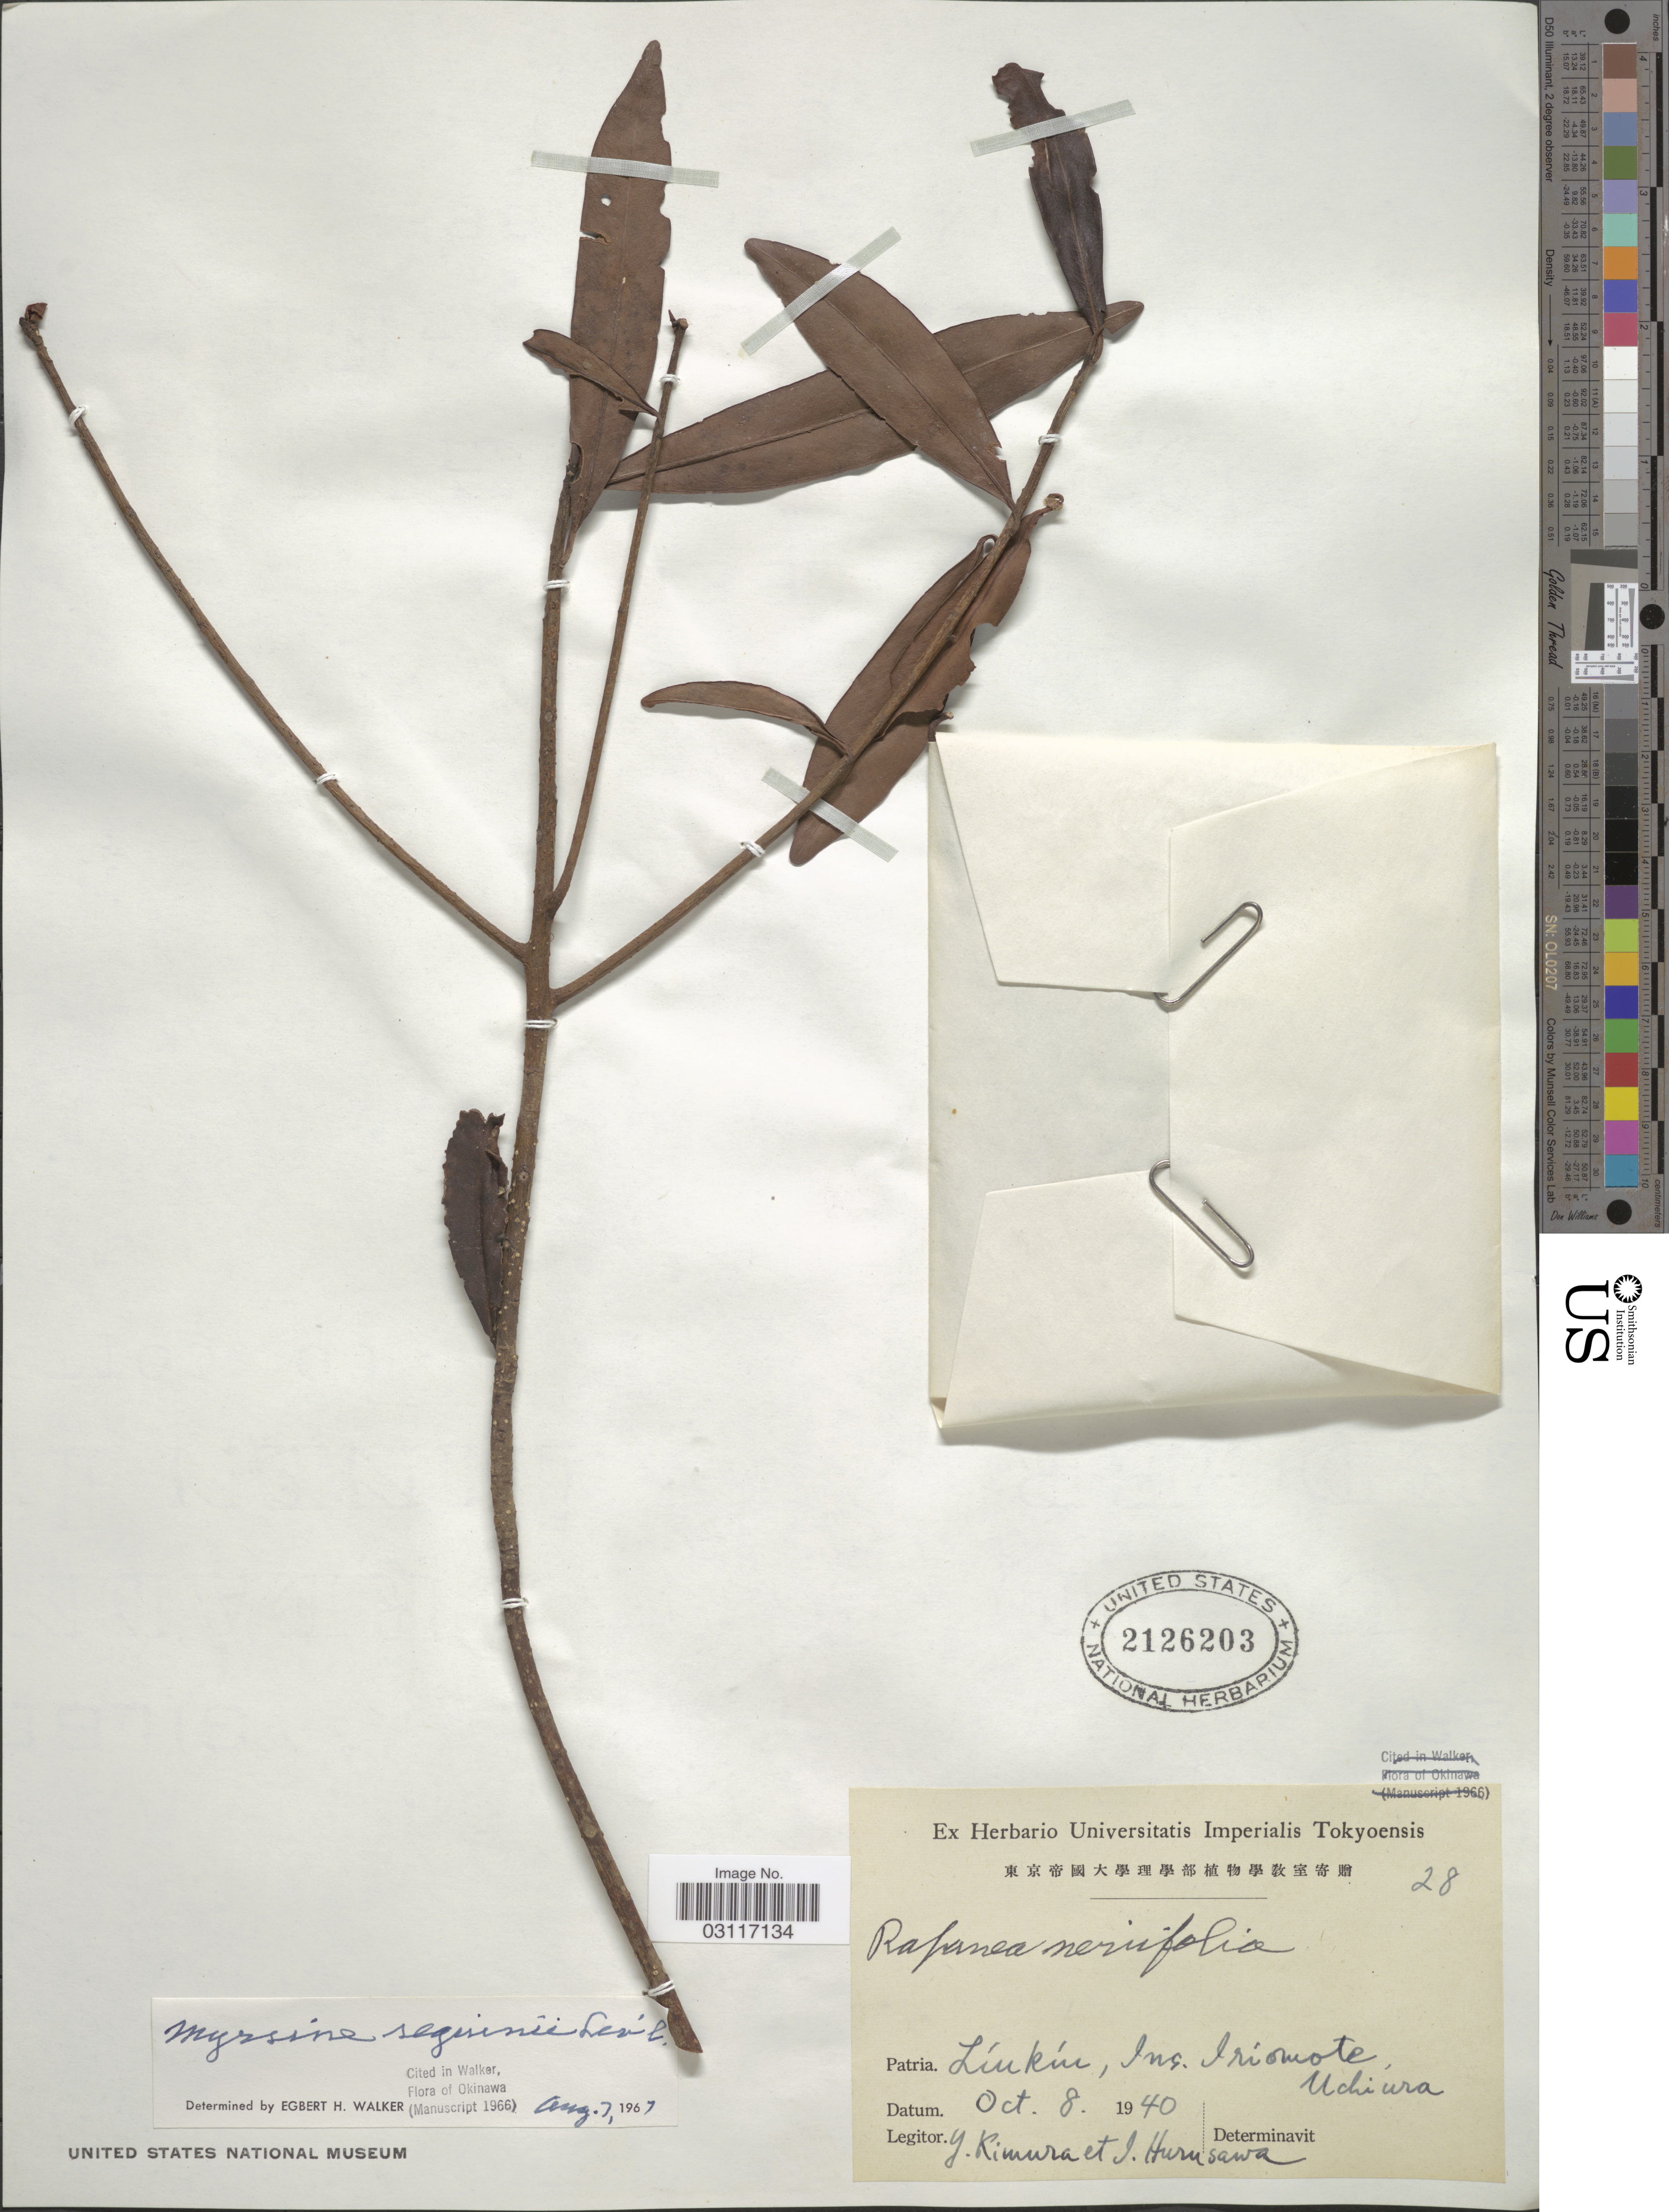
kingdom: Plantae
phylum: Tracheophyta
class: Magnoliopsida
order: Ericales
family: Primulaceae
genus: Myrsine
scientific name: Myrsine seguinii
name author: H. Lév.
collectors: Y. Kimura & I. Hurusawa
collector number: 28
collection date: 1940-10-08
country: Japan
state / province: Tokyo, Federal City of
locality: Patria. Liukiu, Ins. Iriomote, Uchiura.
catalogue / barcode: US 2126203